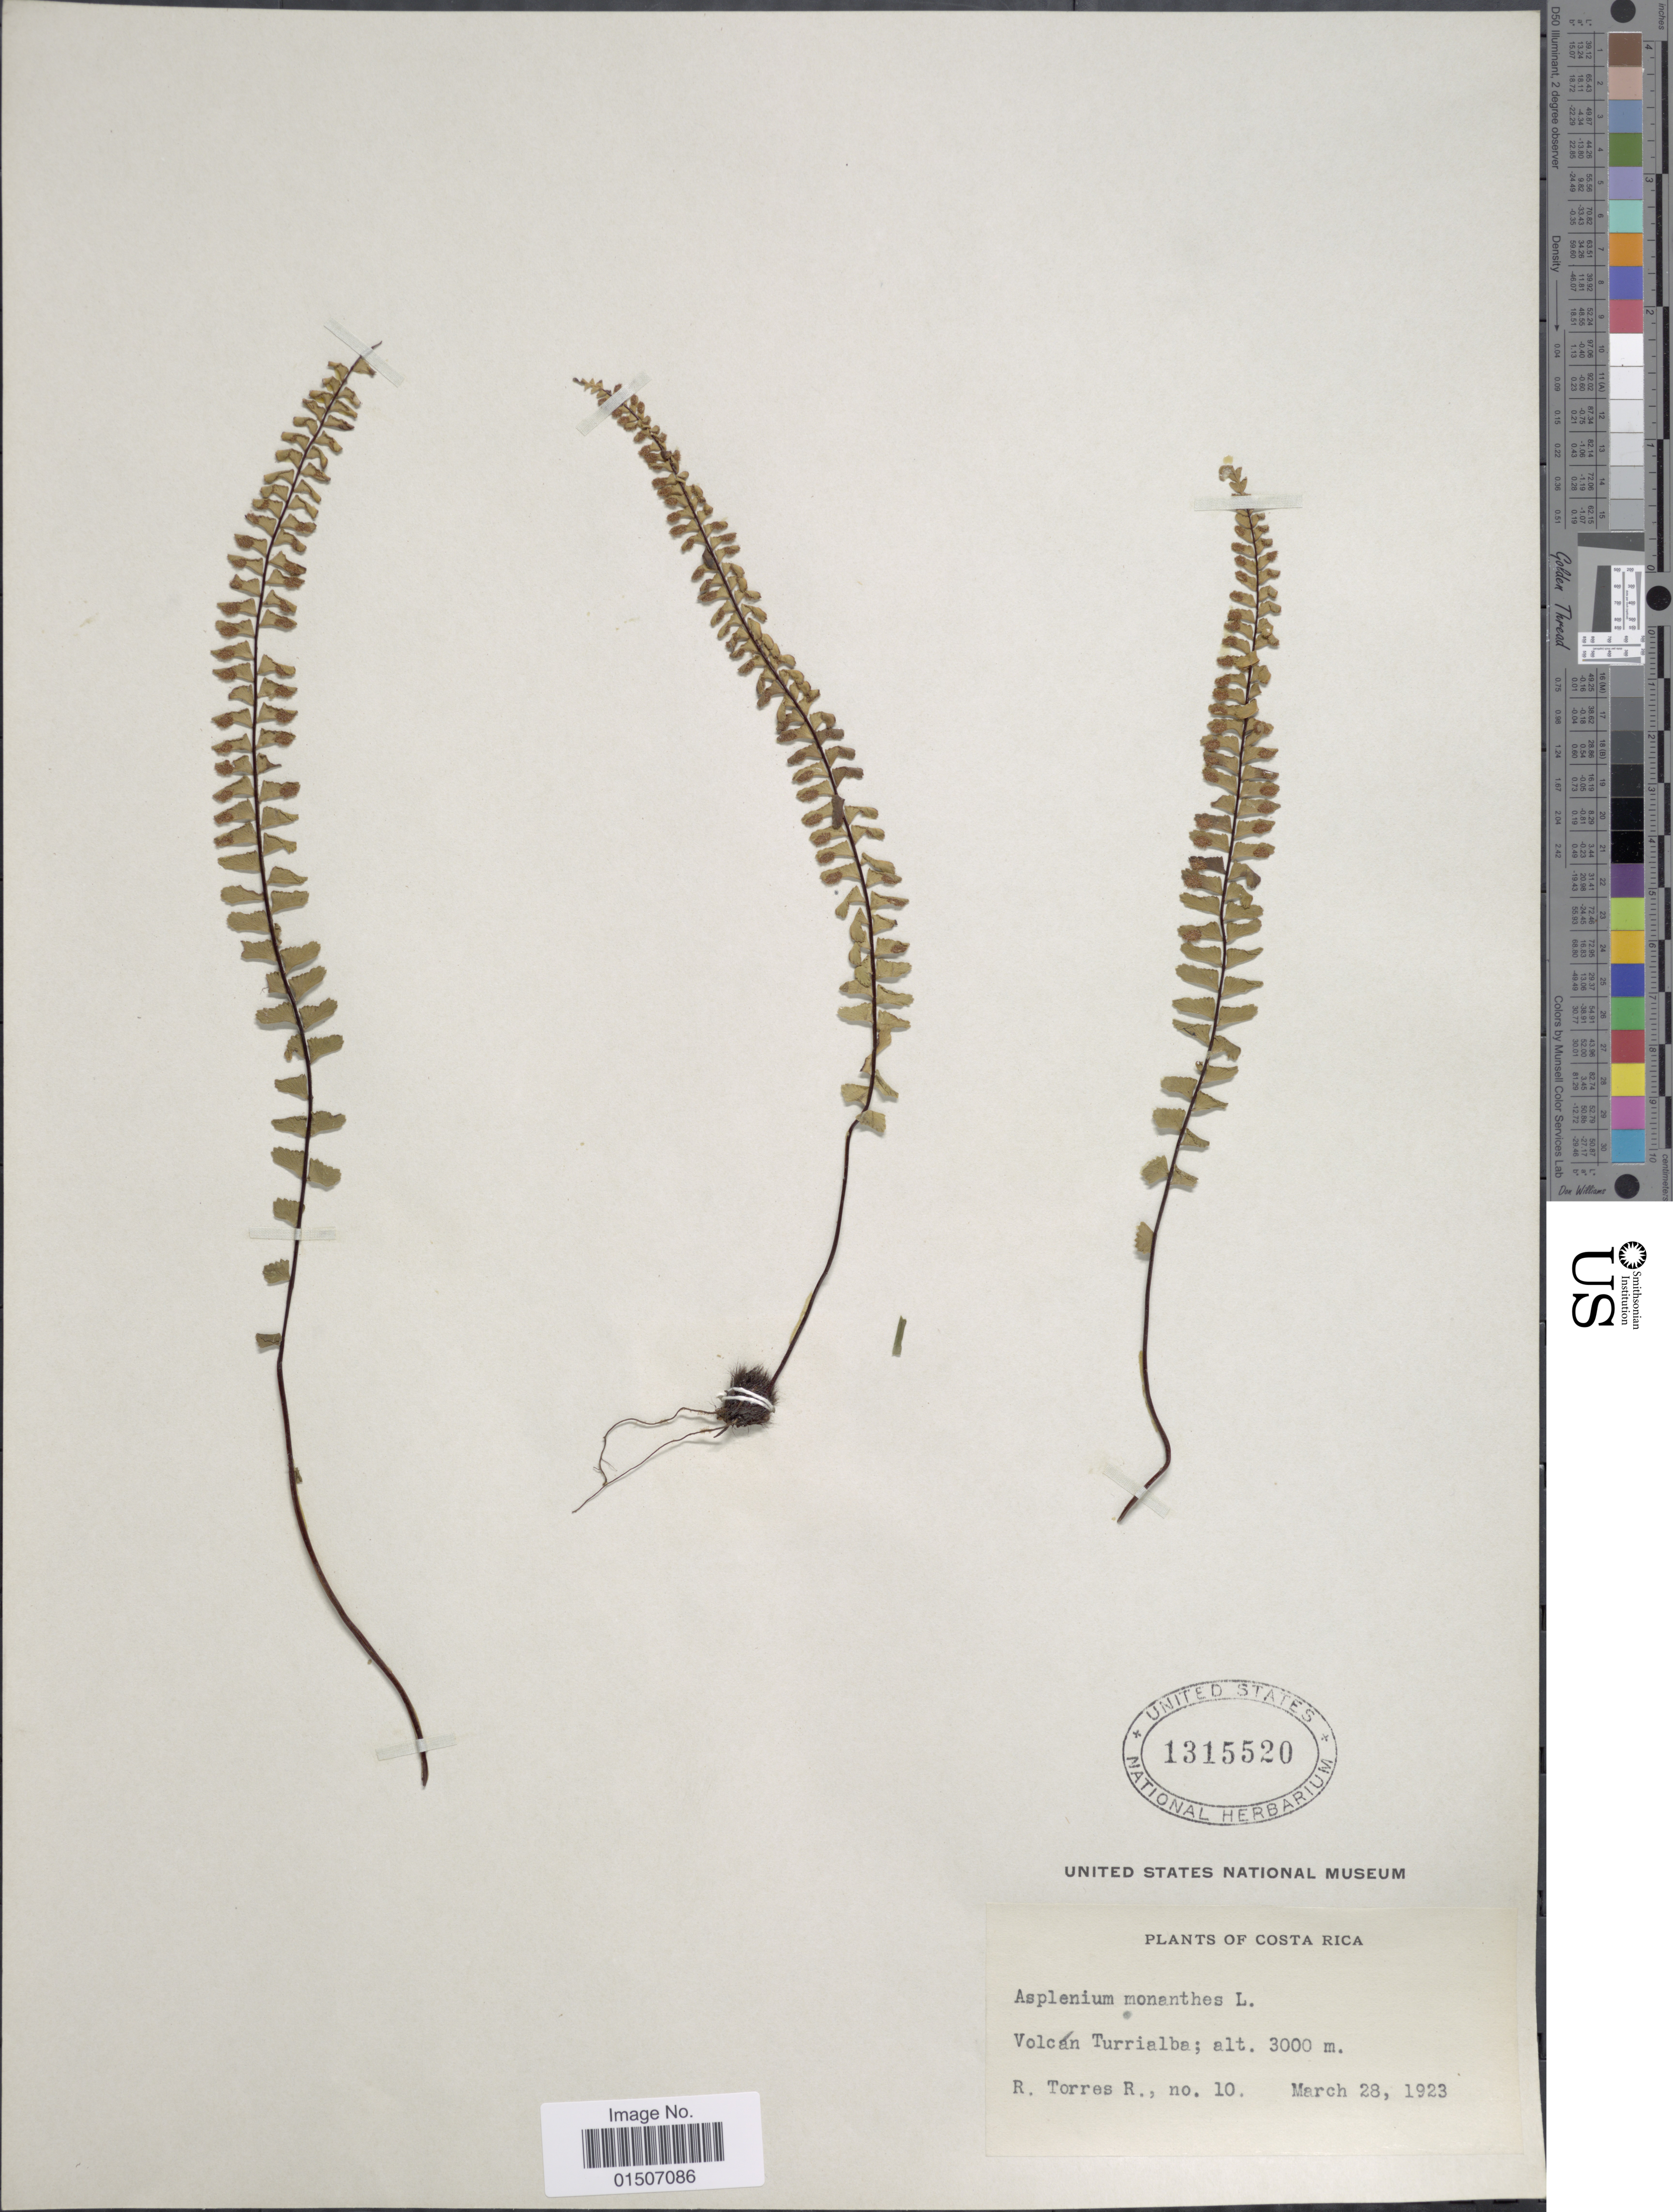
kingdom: Plantae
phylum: Tracheophyta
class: Polypodiopsida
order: Polypodiales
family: Aspleniaceae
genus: Asplenium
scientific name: Asplenium monanthes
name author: L.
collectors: R. Torres R.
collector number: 10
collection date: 1923-03-28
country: Costa Rica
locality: Volcán Turrialba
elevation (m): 3000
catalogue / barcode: US 1315520